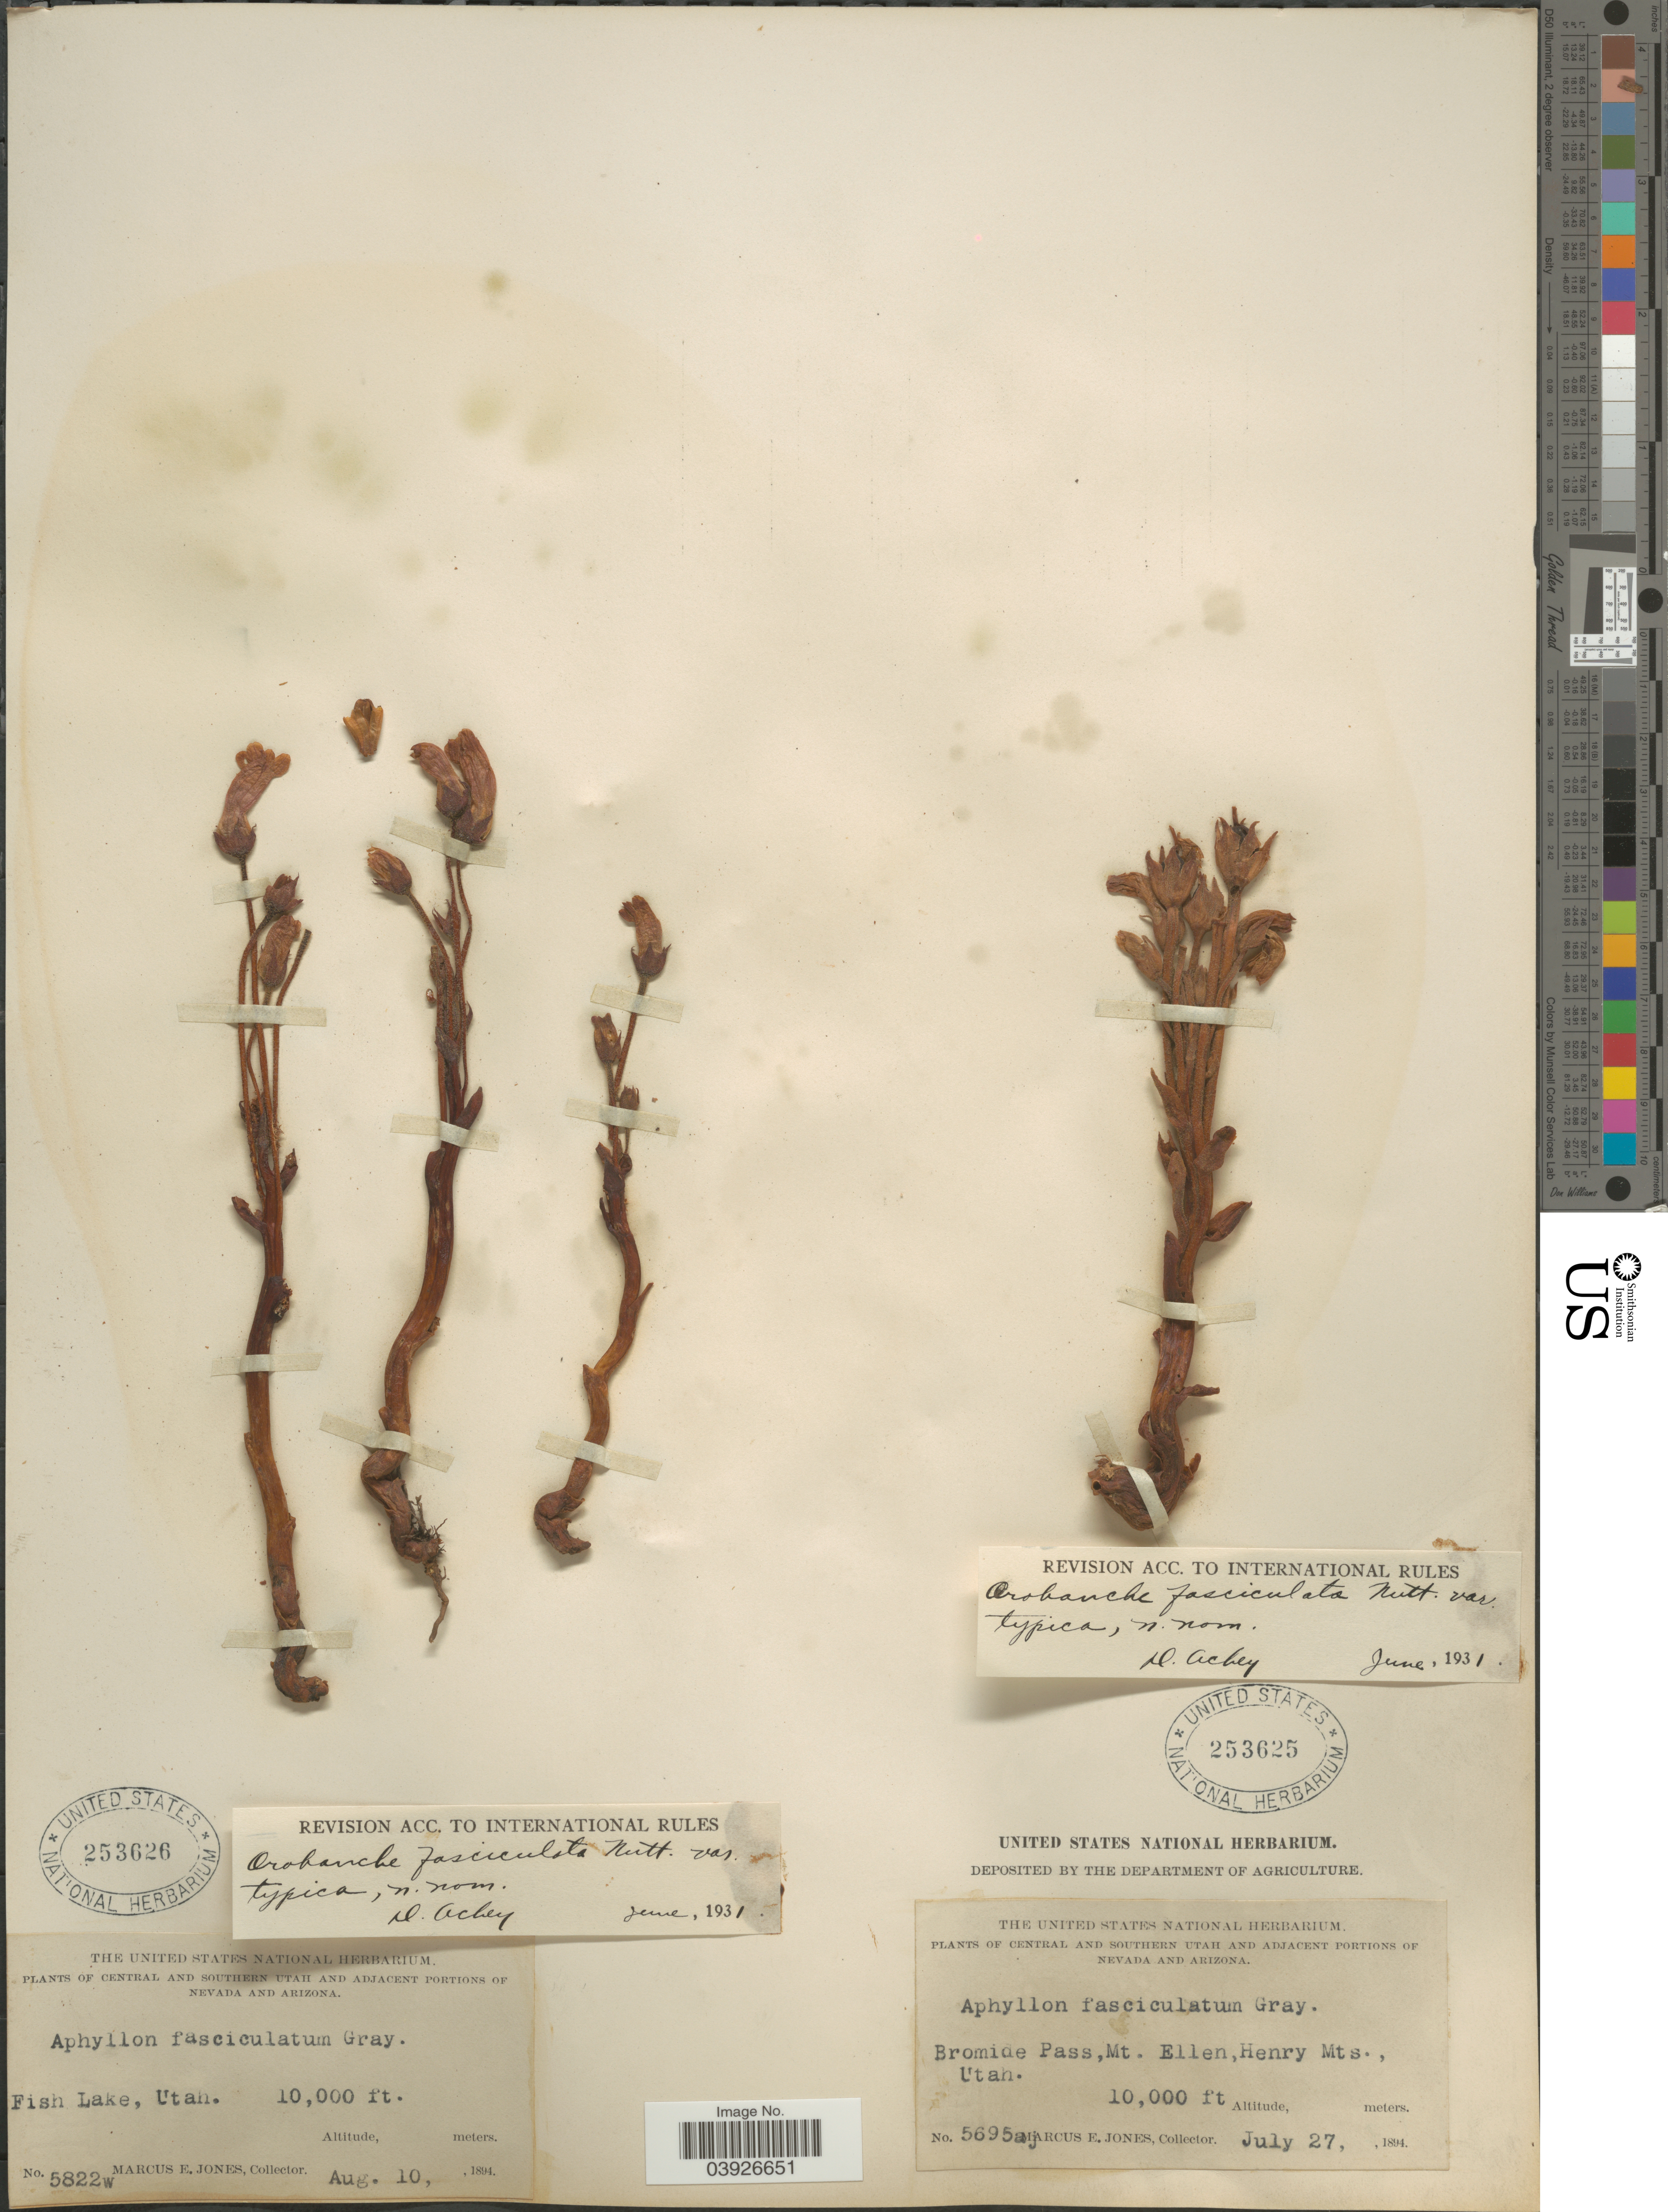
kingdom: Plantae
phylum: Tracheophyta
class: Magnoliopsida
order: Lamiales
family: Orobanchaceae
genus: Aphyllon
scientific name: Aphyllon fasciculatum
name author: (Nutt.) Torr. & A. Gray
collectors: M. E. Jones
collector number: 5822w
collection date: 1894-08-10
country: United States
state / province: Utah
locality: Central and Southern Utah. Fish Lake.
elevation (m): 3048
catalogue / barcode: US 253626-2